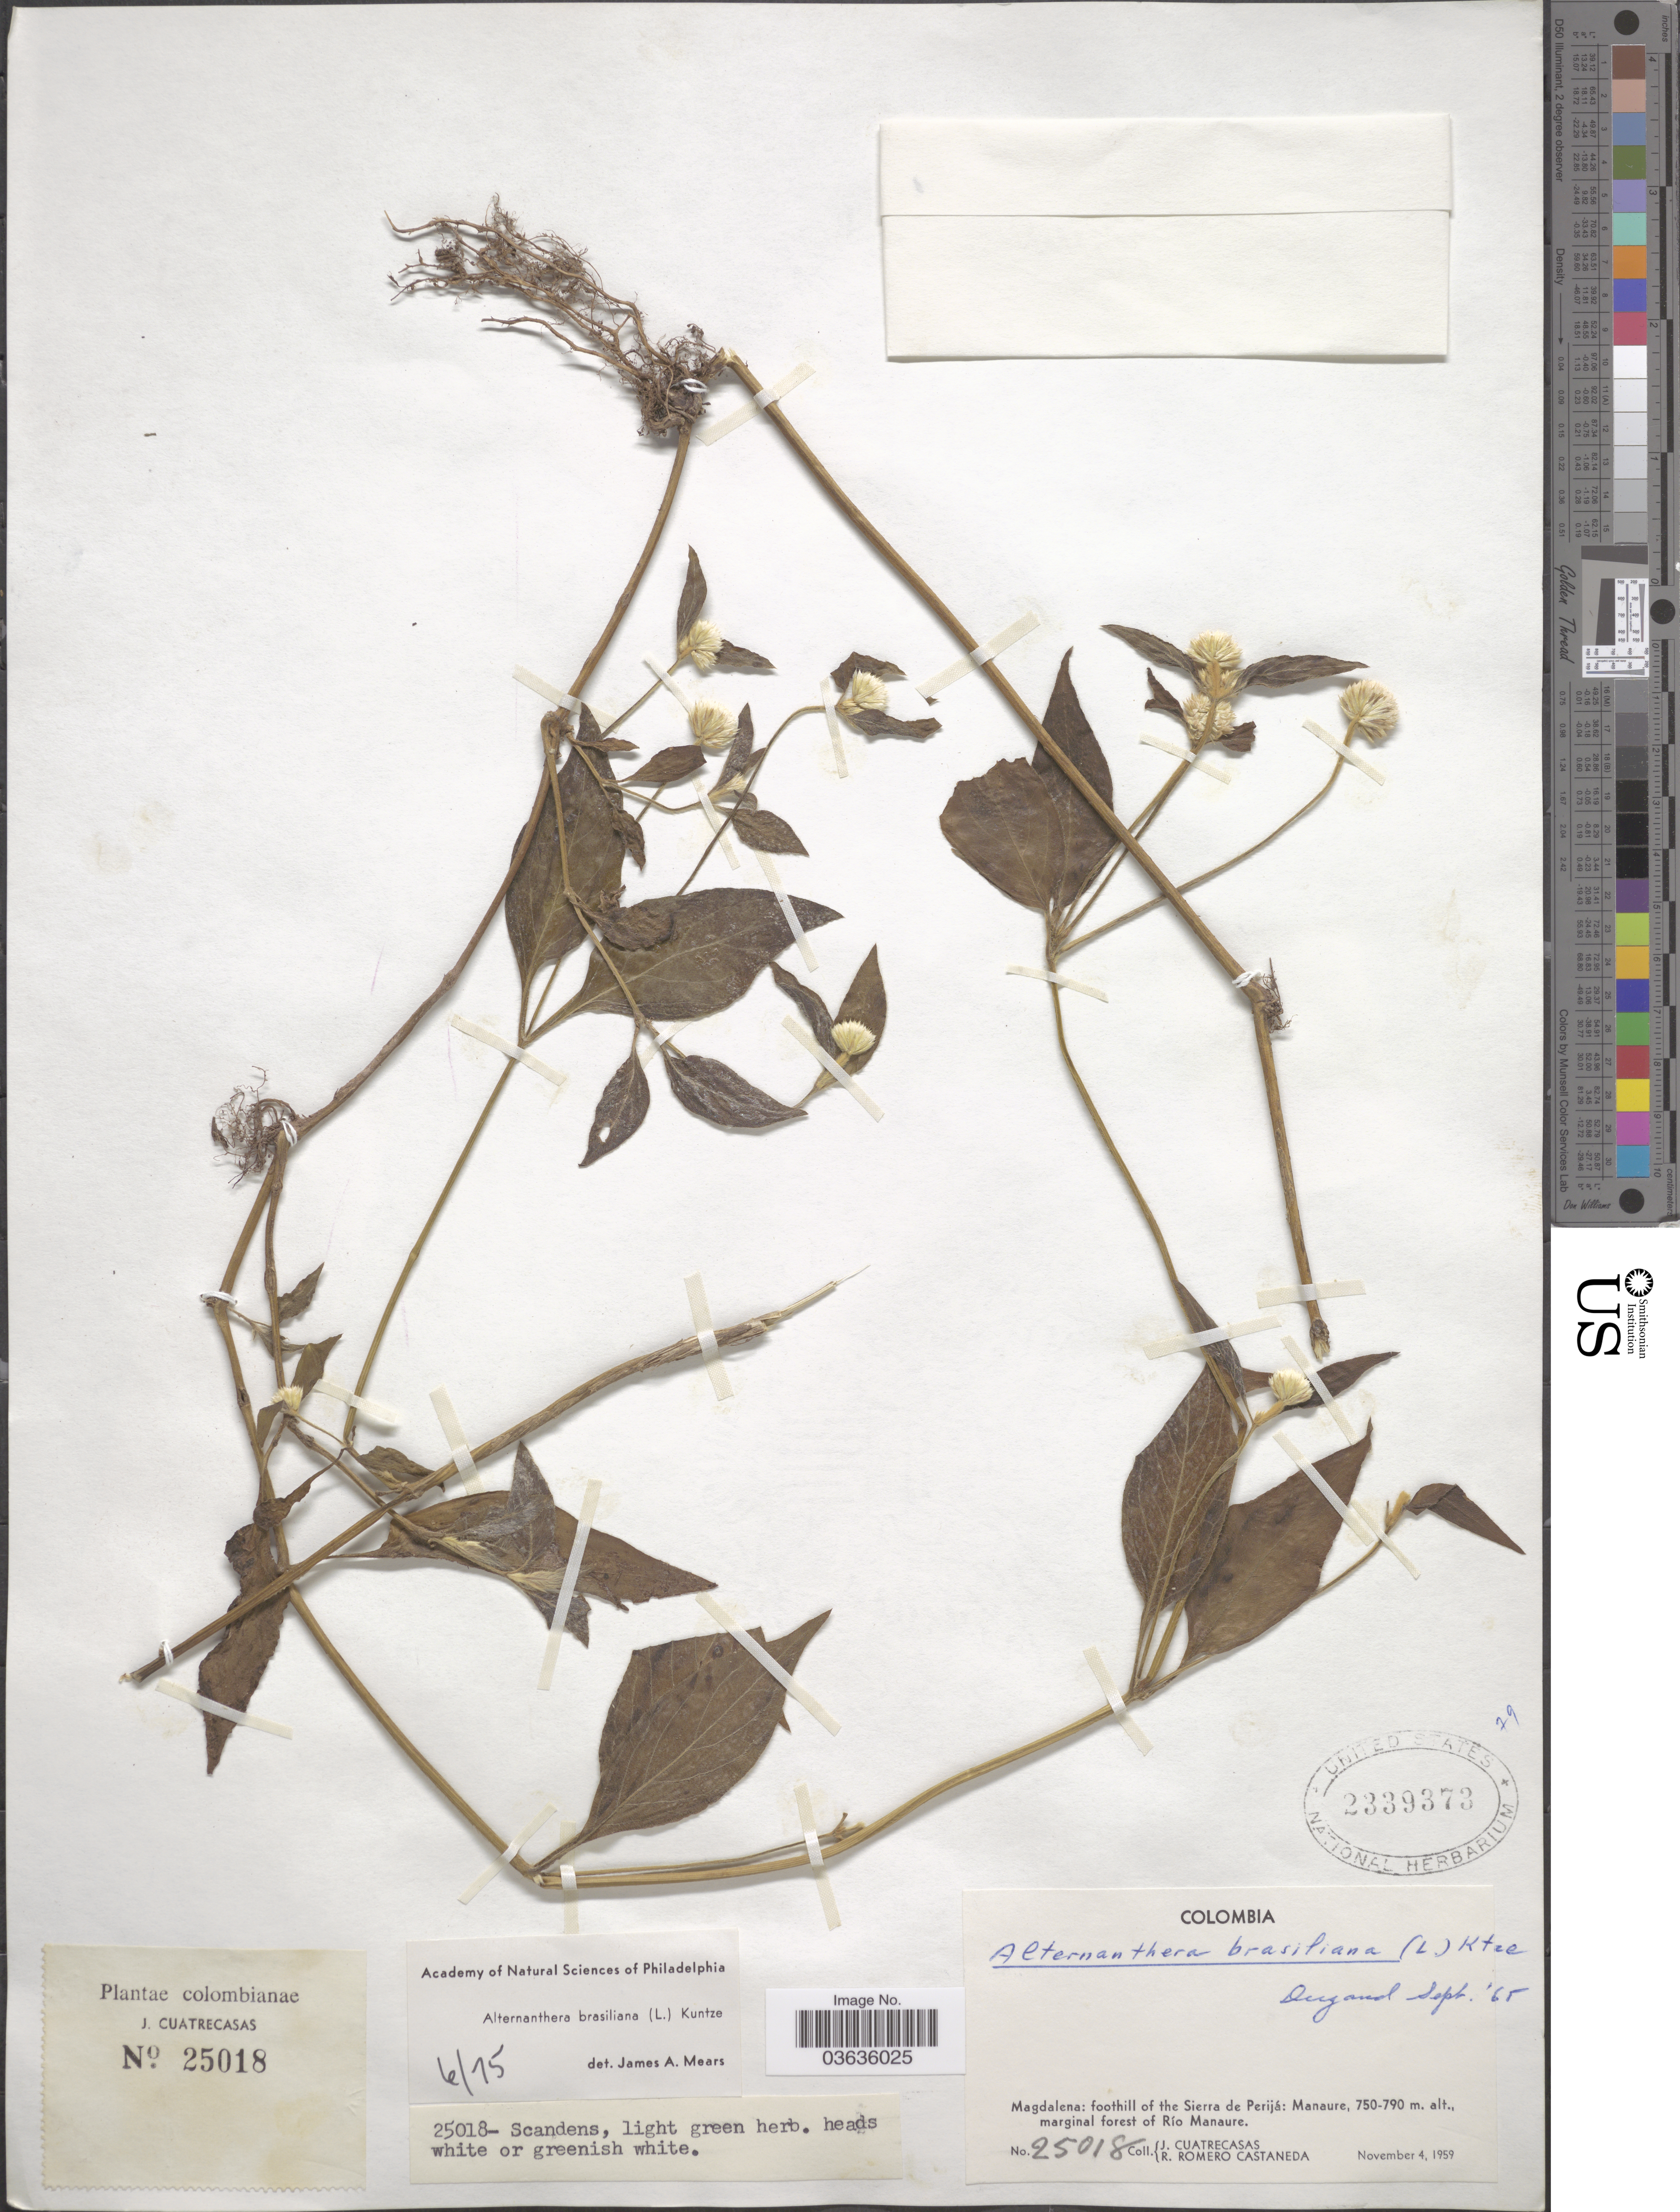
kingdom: Plantae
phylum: Tracheophyta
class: Magnoliopsida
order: Caryophyllales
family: Amaranthaceae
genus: Alternanthera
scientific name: Alternanthera brasiliana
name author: (L.) Kuntze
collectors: J. Cuatrecasas & R. Romero Castañeda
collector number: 25018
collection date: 1959-11-04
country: Colombia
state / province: Magdalena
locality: Foothill of the Sierra de Perijá: Manaure, marginal forest of Río Manaure.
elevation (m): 750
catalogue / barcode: US 2339373